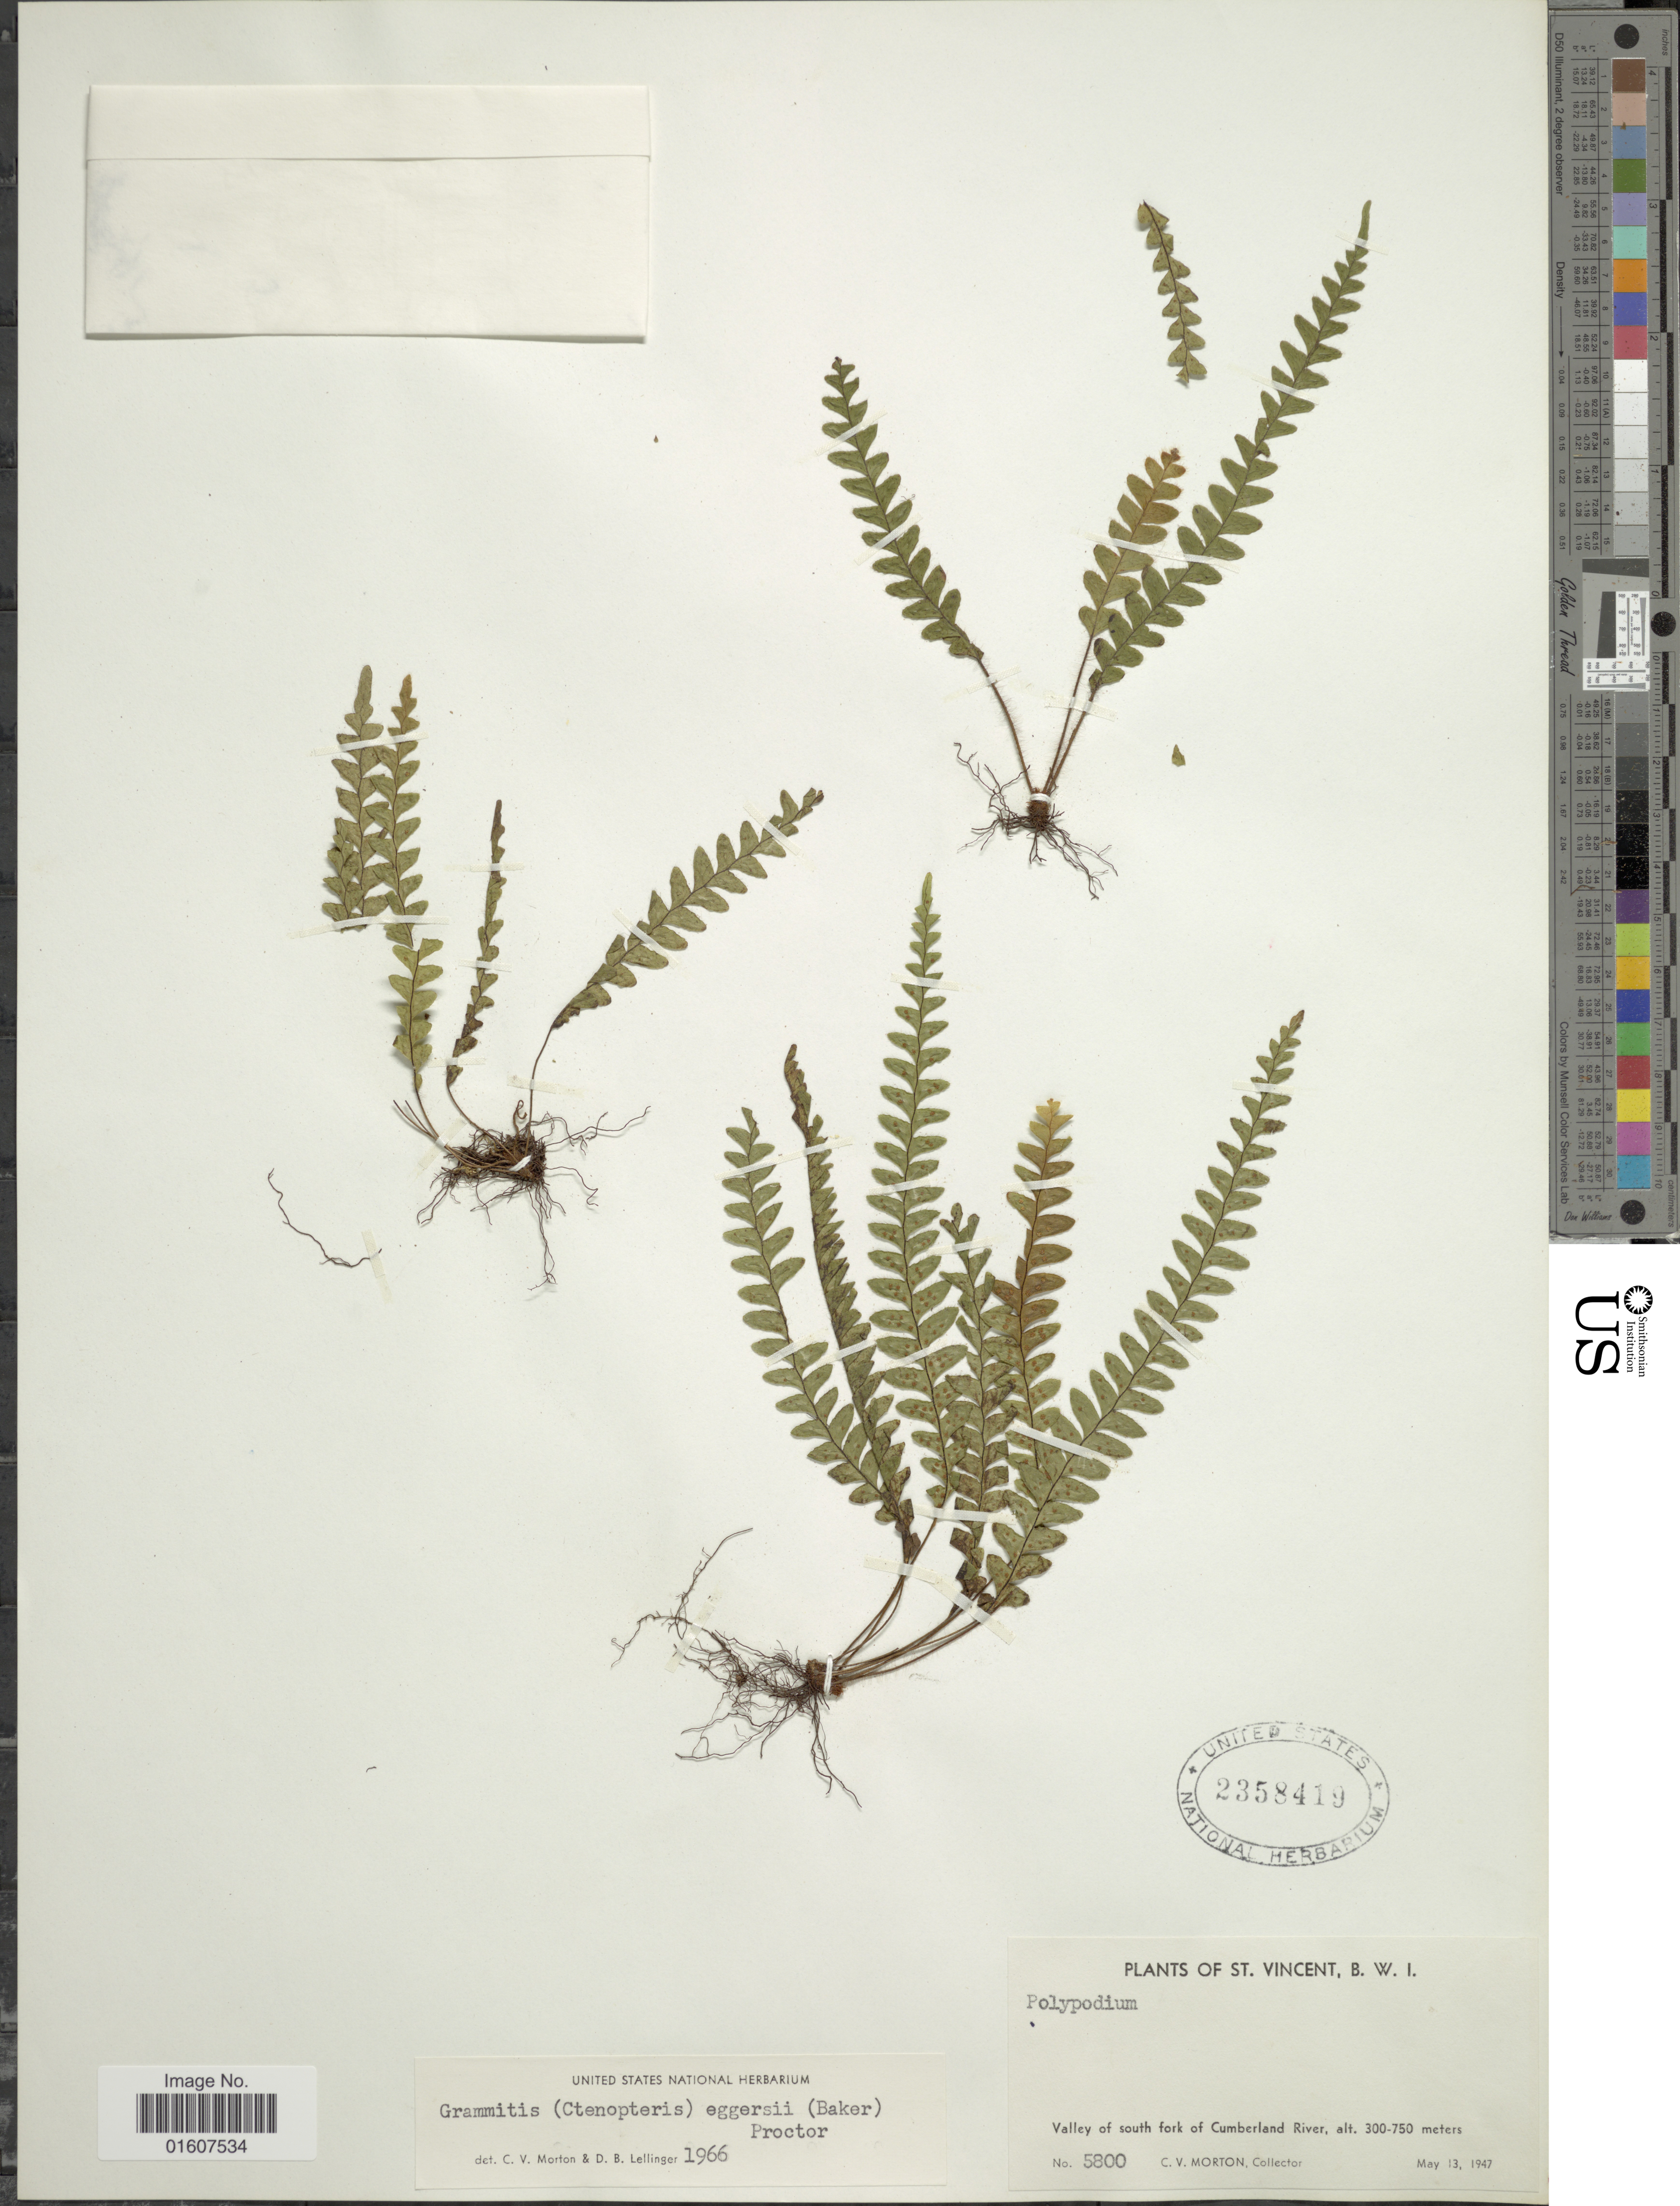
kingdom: Plantae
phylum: Tracheophyta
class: Polypodiopsida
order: Polypodiales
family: Polypodiaceae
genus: Terpsichore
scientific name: Terpsichore eggersii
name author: (Baker ex Hook.) A.R. Sm.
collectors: C. V. Morton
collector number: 5800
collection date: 1947-05-13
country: St. Vincent - Grenadines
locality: St Vincent, B.W.I. Valley of south fork of Cumberland River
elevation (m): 300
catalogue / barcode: US 2358419